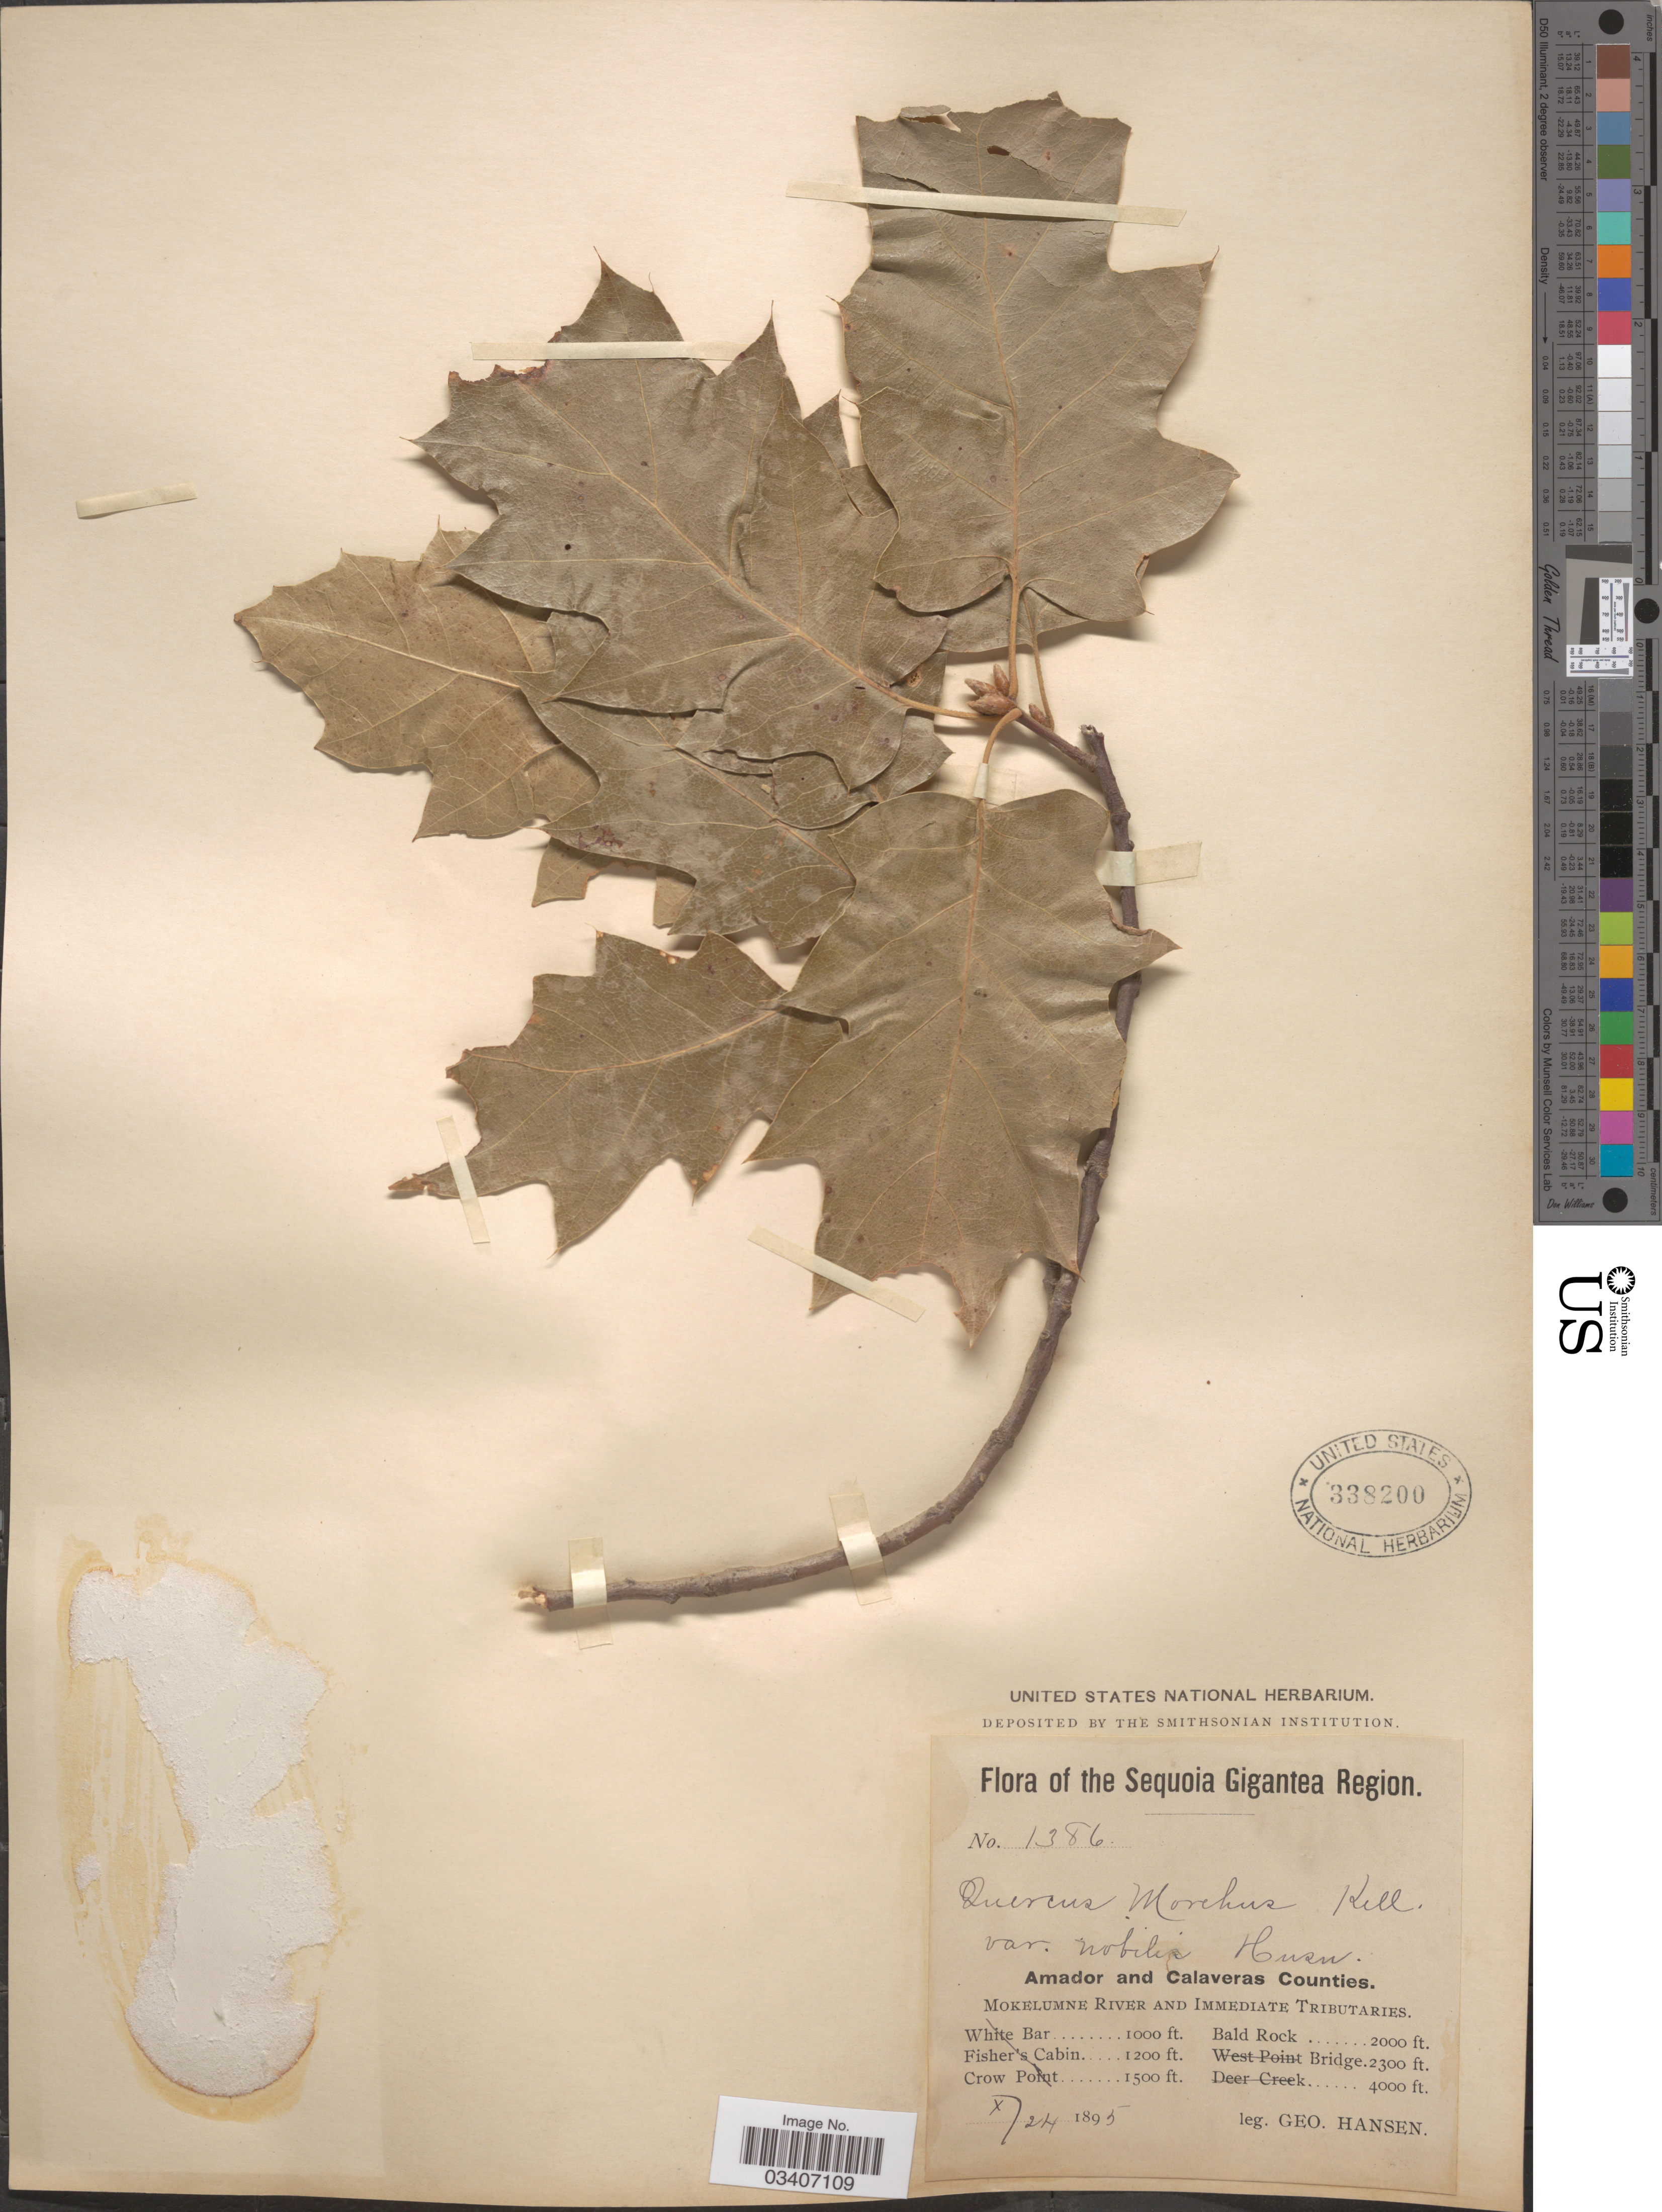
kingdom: Plantae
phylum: Tracheophyta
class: Magnoliopsida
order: Fagales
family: Fagaceae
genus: Quercus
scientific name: Quercus x moreha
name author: Kellogg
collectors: G. Hansen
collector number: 1386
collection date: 1895-10-24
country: United States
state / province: California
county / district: Calaveras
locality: The Sequoia Gigantea Region. Amador and Calaveras Counties. Mokelumne River and Immediate Tributaries. Bald Rock.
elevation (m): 610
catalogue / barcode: US 338200